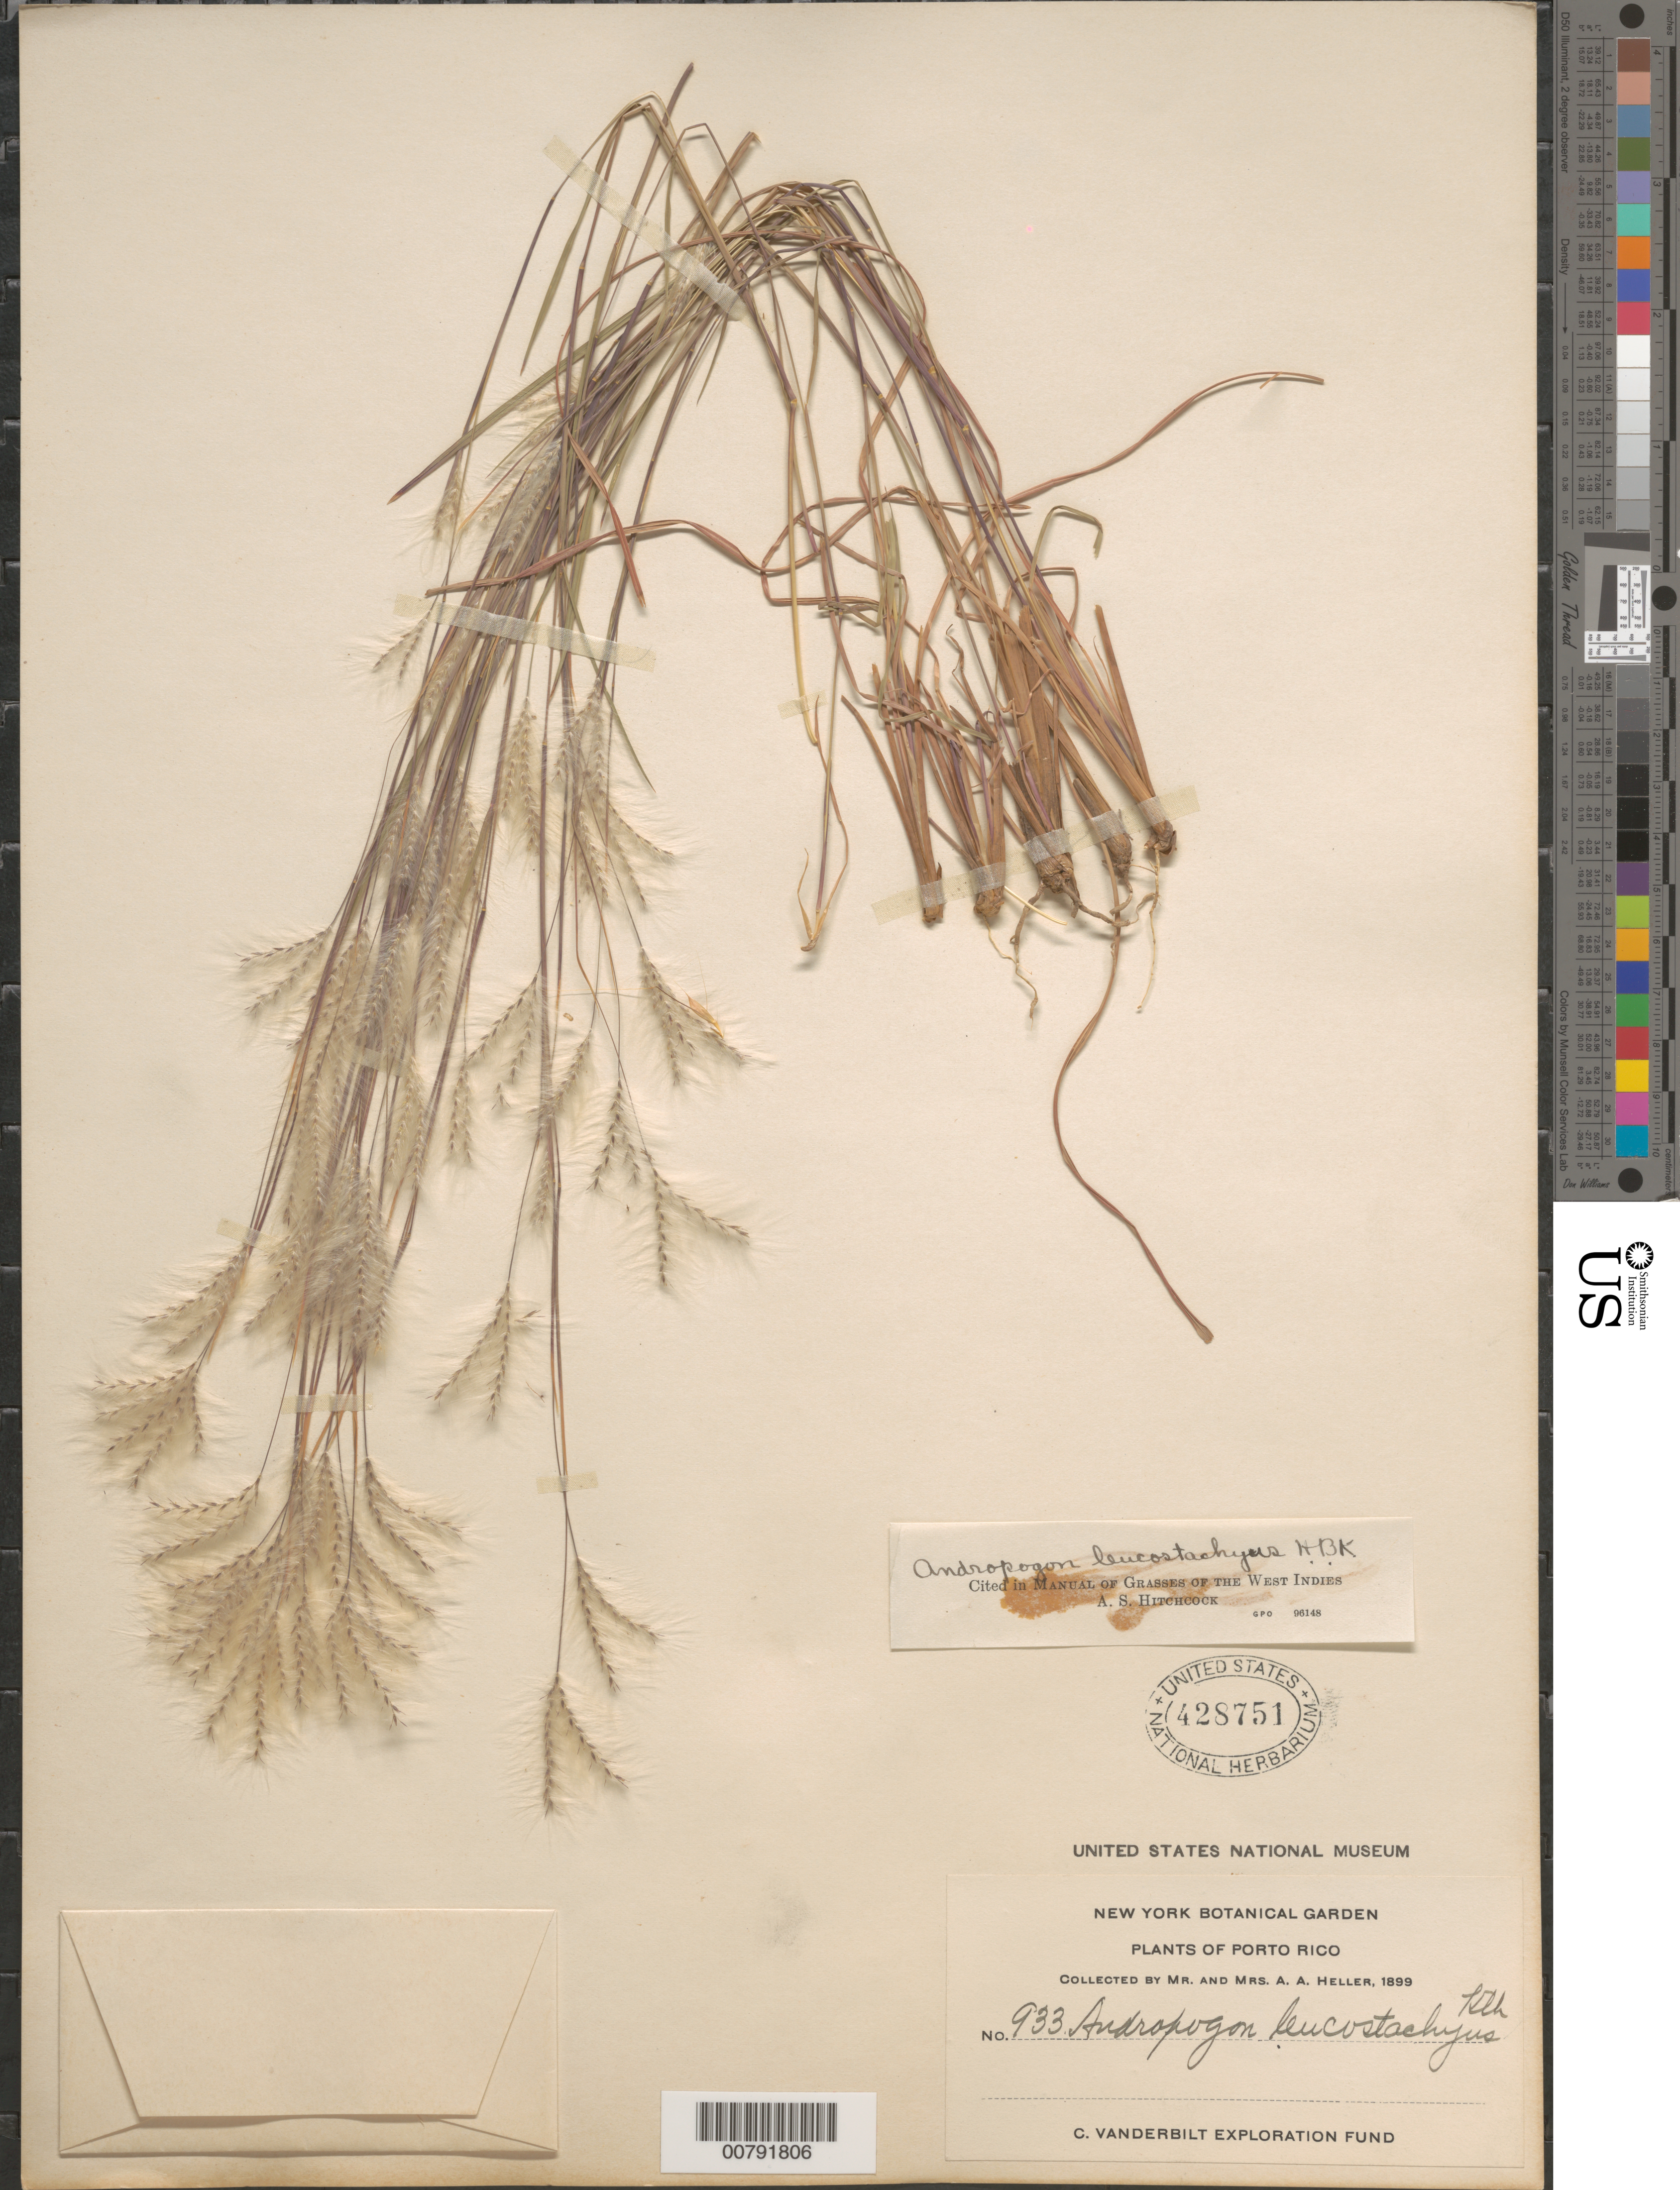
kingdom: Plantae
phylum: Tracheophyta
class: Liliopsida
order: Poales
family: Poaceae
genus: Andropogon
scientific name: Andropogon leucostachyus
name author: Kunth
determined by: Hitchcock, Albert S.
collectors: A. A. Heller & E. G. Heller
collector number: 933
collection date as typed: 1899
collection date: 1899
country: Puerto Rico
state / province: Caguas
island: Puerto Rico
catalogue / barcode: US 428751